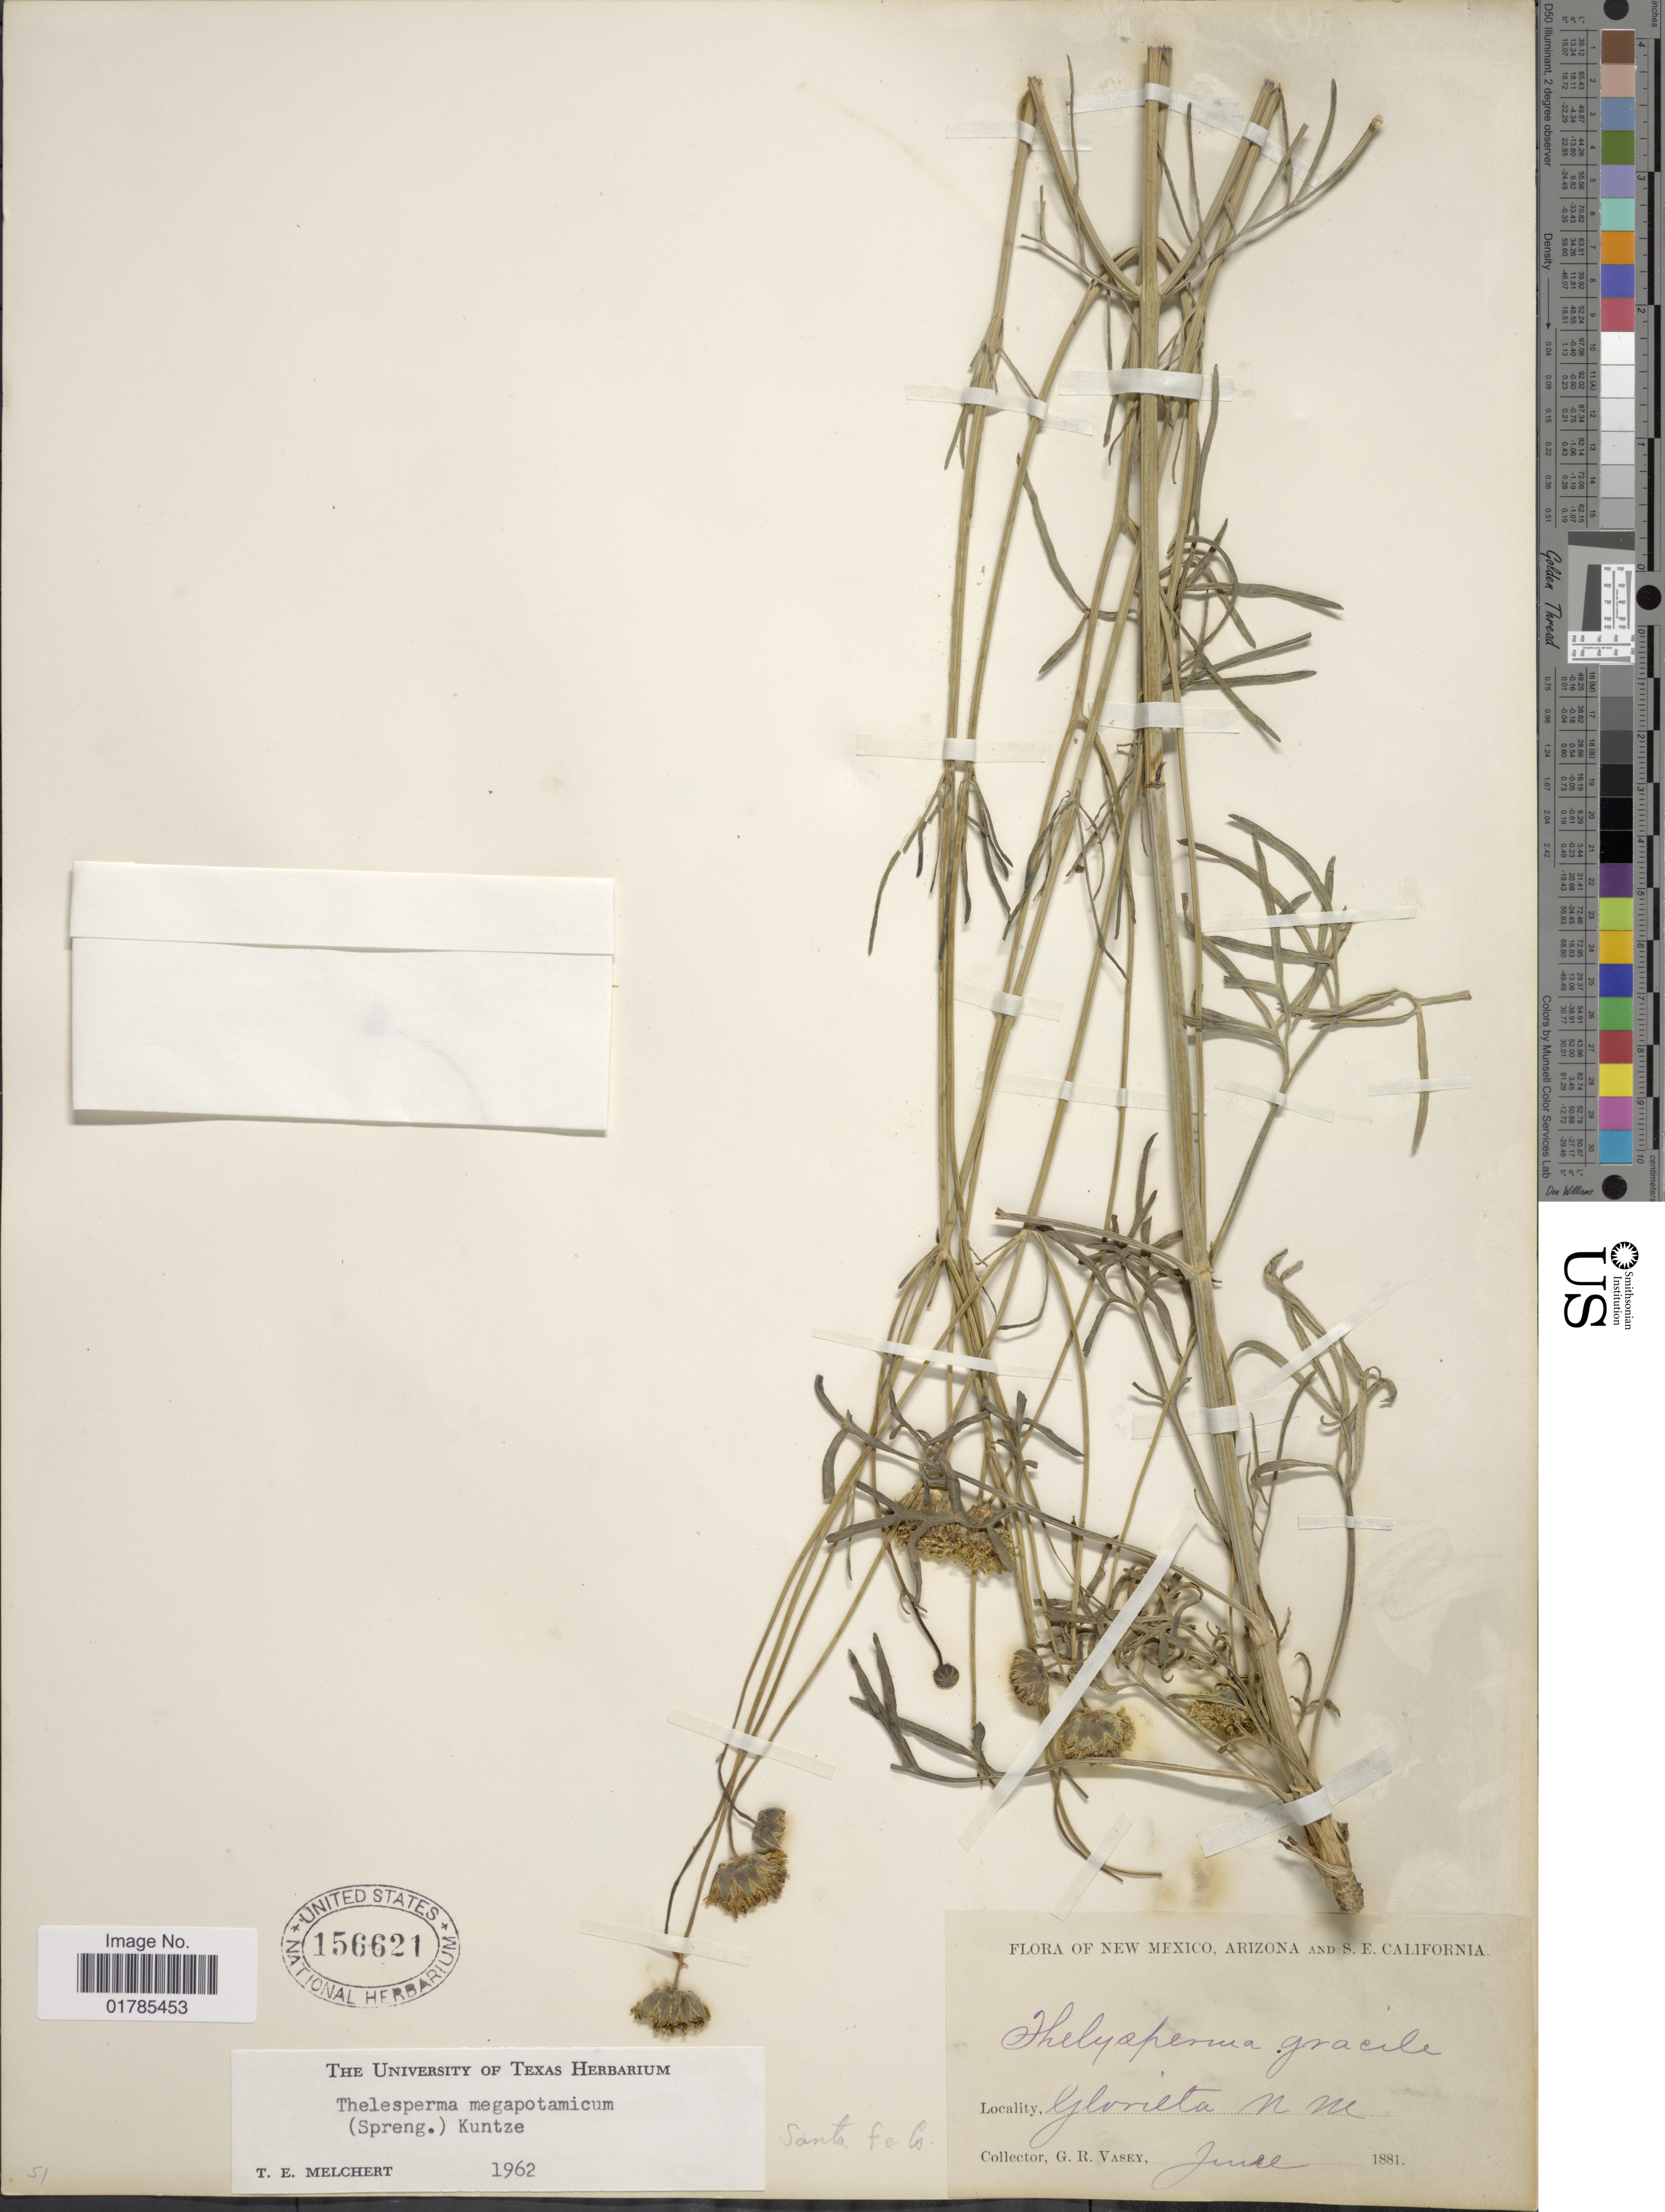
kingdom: Plantae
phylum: Tracheophyta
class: Magnoliopsida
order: Asterales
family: Asteraceae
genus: Thelesperma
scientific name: Thelesperma megapotamicum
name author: (Spreng.) Herter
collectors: G. R. Vasey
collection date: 1881-06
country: United States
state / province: New Mexico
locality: Glorieta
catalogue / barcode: US 156621